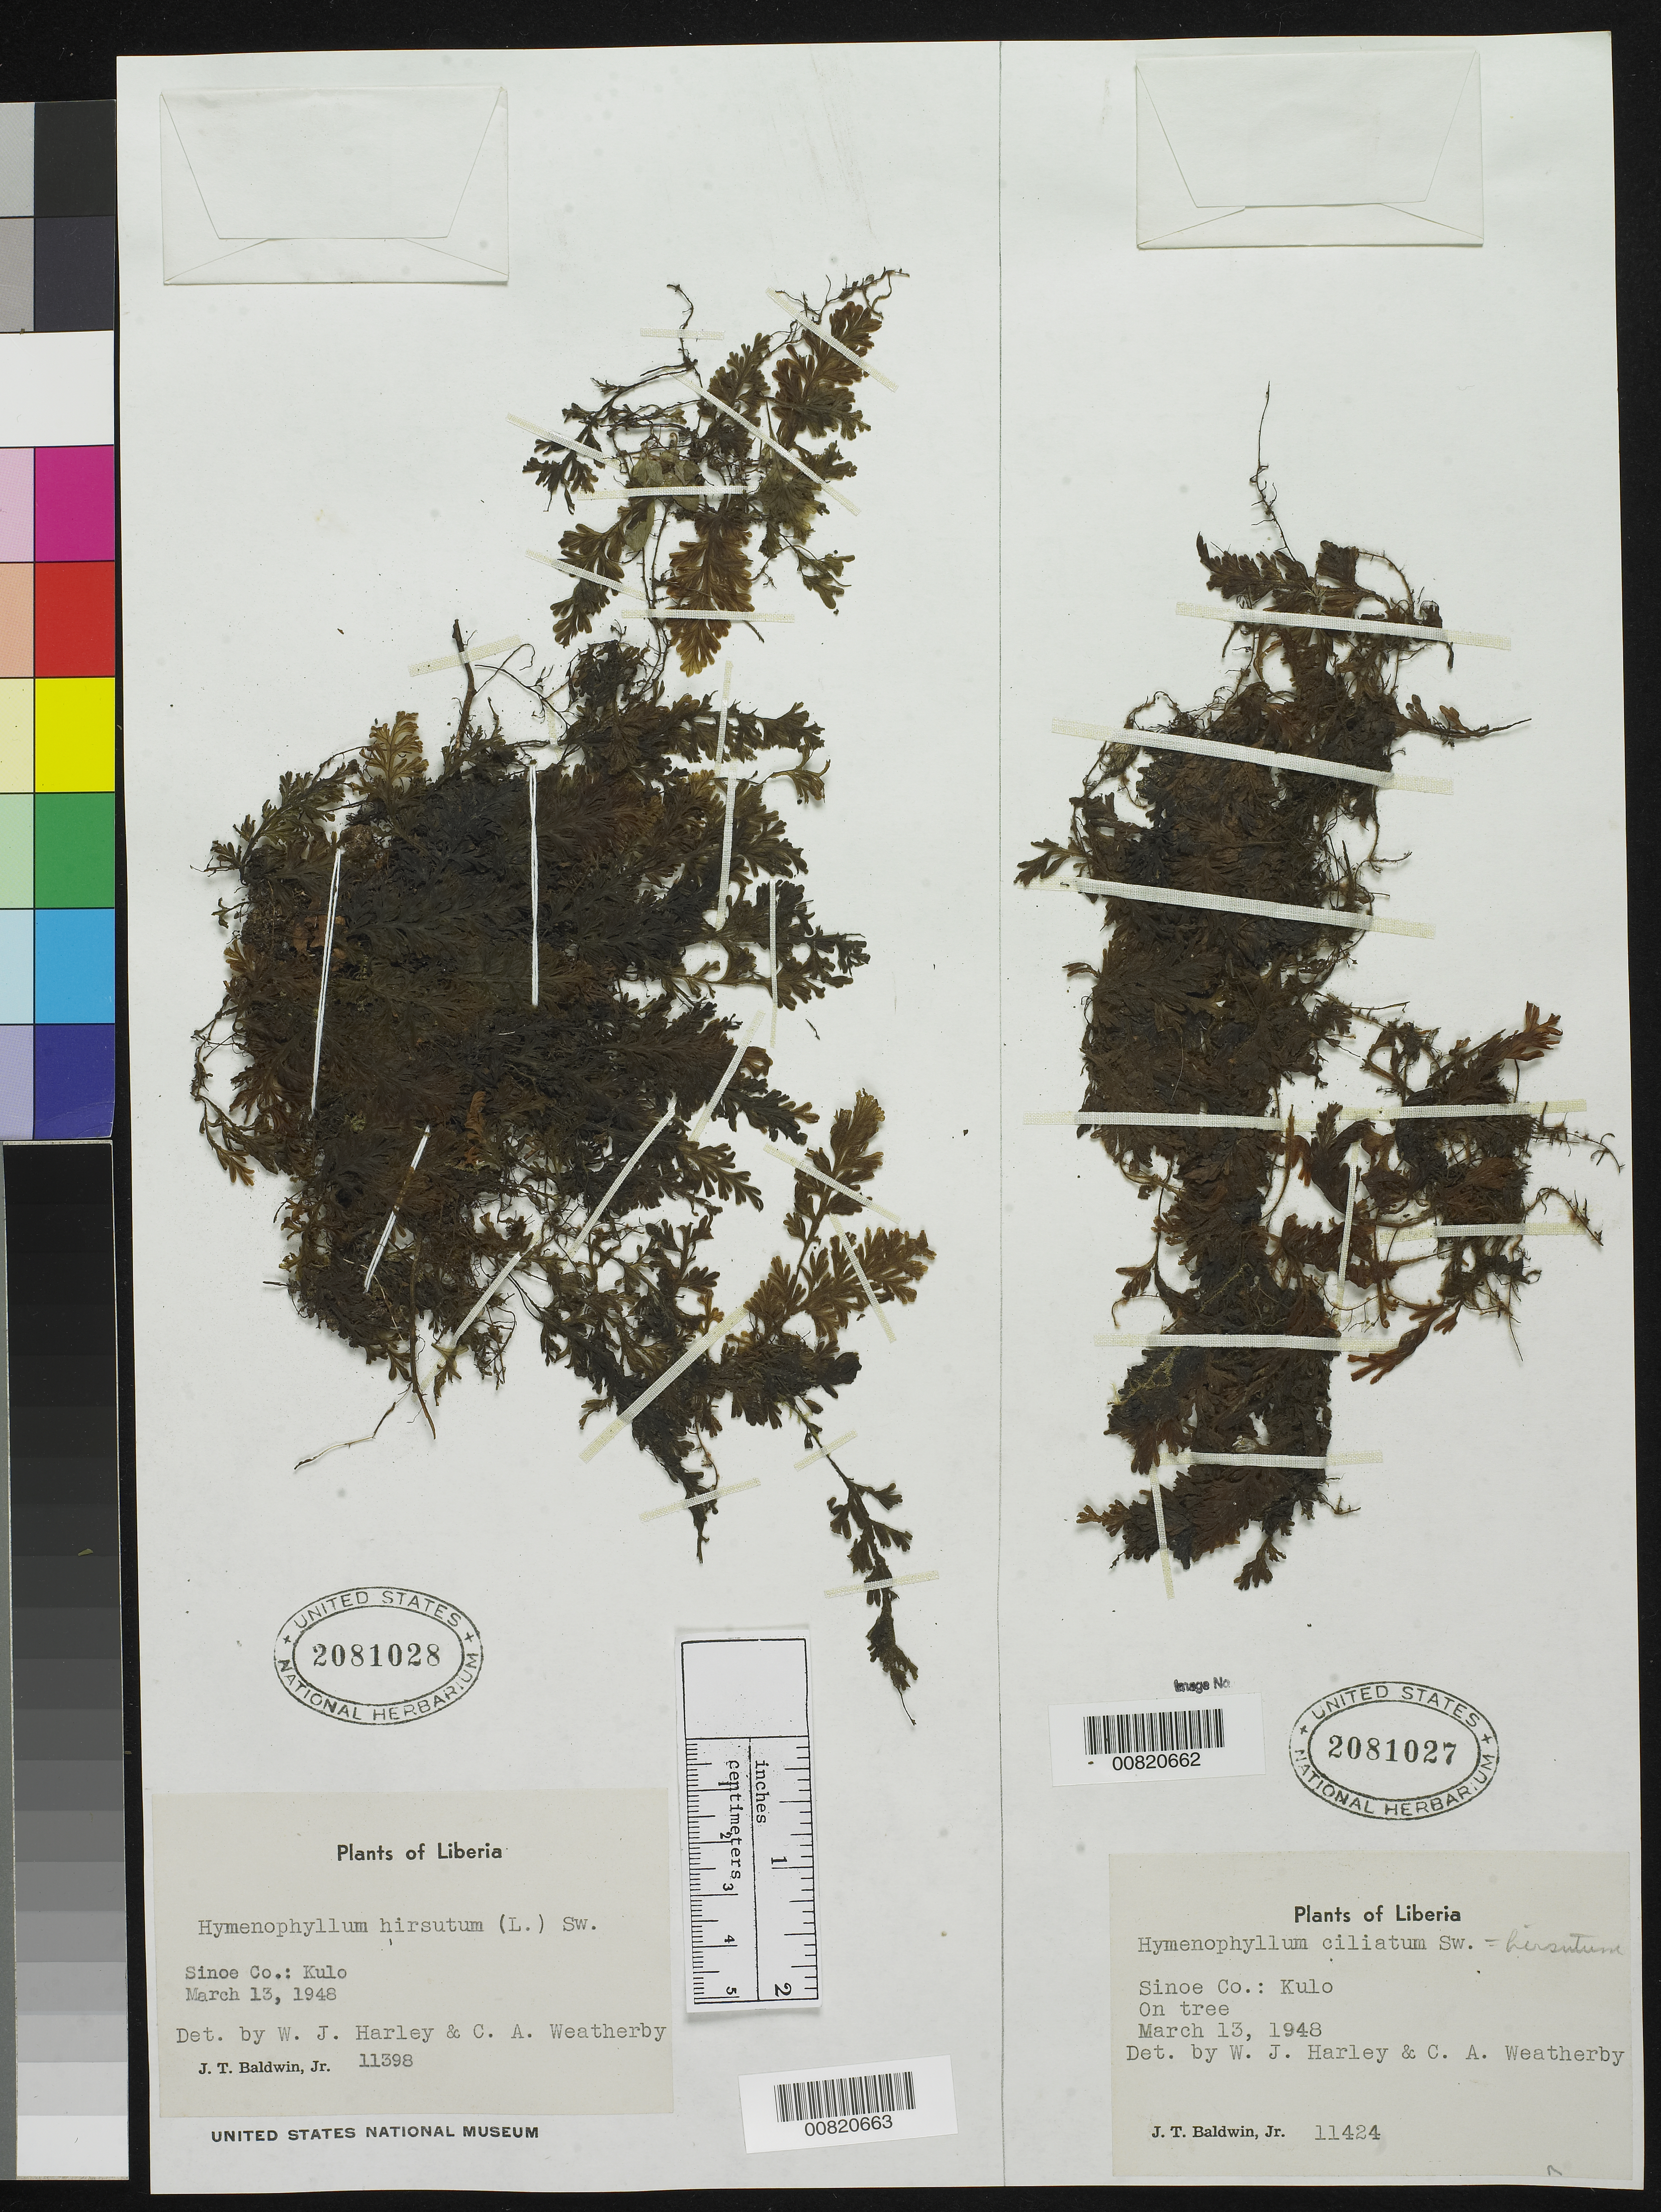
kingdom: Plantae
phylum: Tracheophyta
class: Polypodiopsida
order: Hymenophyllales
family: Hymenophyllaceae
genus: Hymenophyllum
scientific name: Hymenophyllum hirsutum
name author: (L.) Sw.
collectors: J. T. Baldwin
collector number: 11398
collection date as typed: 13 Mar 1948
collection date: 1948-03-13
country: Liberia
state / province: Sinoe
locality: Kulo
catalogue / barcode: US 2081028